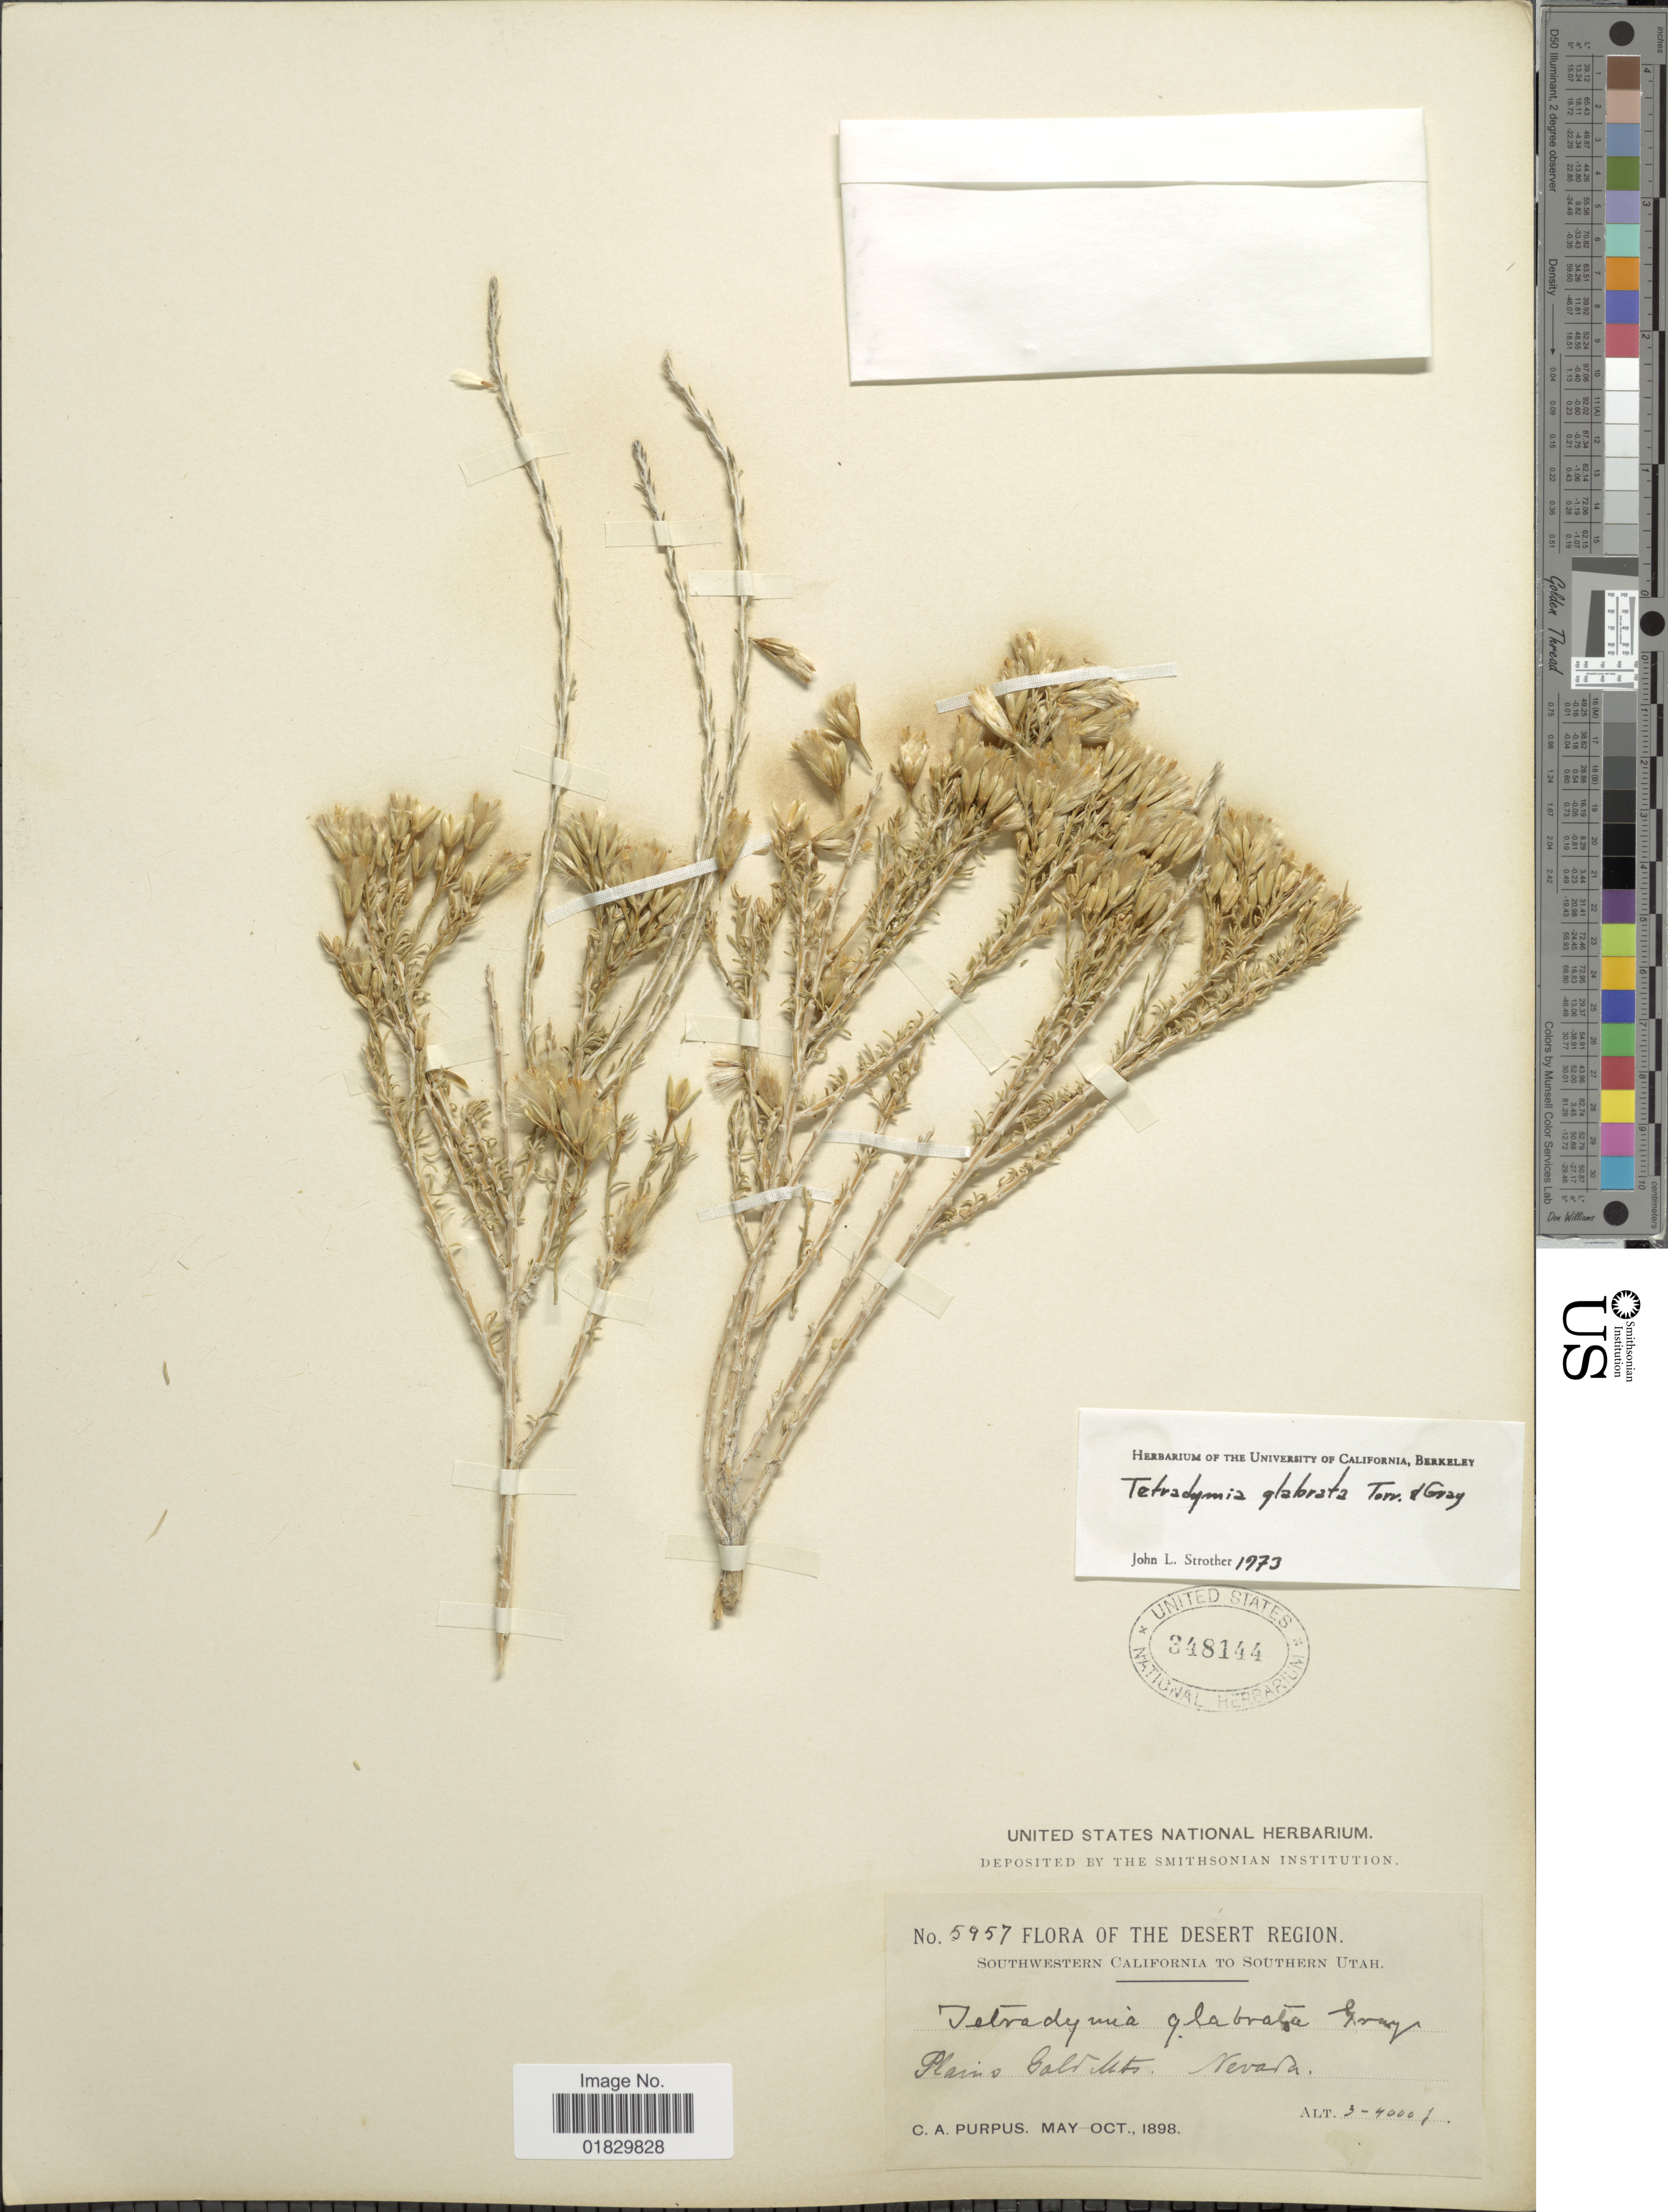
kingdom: Plantae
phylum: Tracheophyta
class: Magnoliopsida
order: Asterales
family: Asteraceae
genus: Tetradymia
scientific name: Tetradymia glabrata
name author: Torr. & A. Gray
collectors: C. A. Purpus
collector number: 5957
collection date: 1898-05/1898-10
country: United States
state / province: Nevada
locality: The Desert Region, Plains Gold Mts.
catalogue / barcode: US 348144